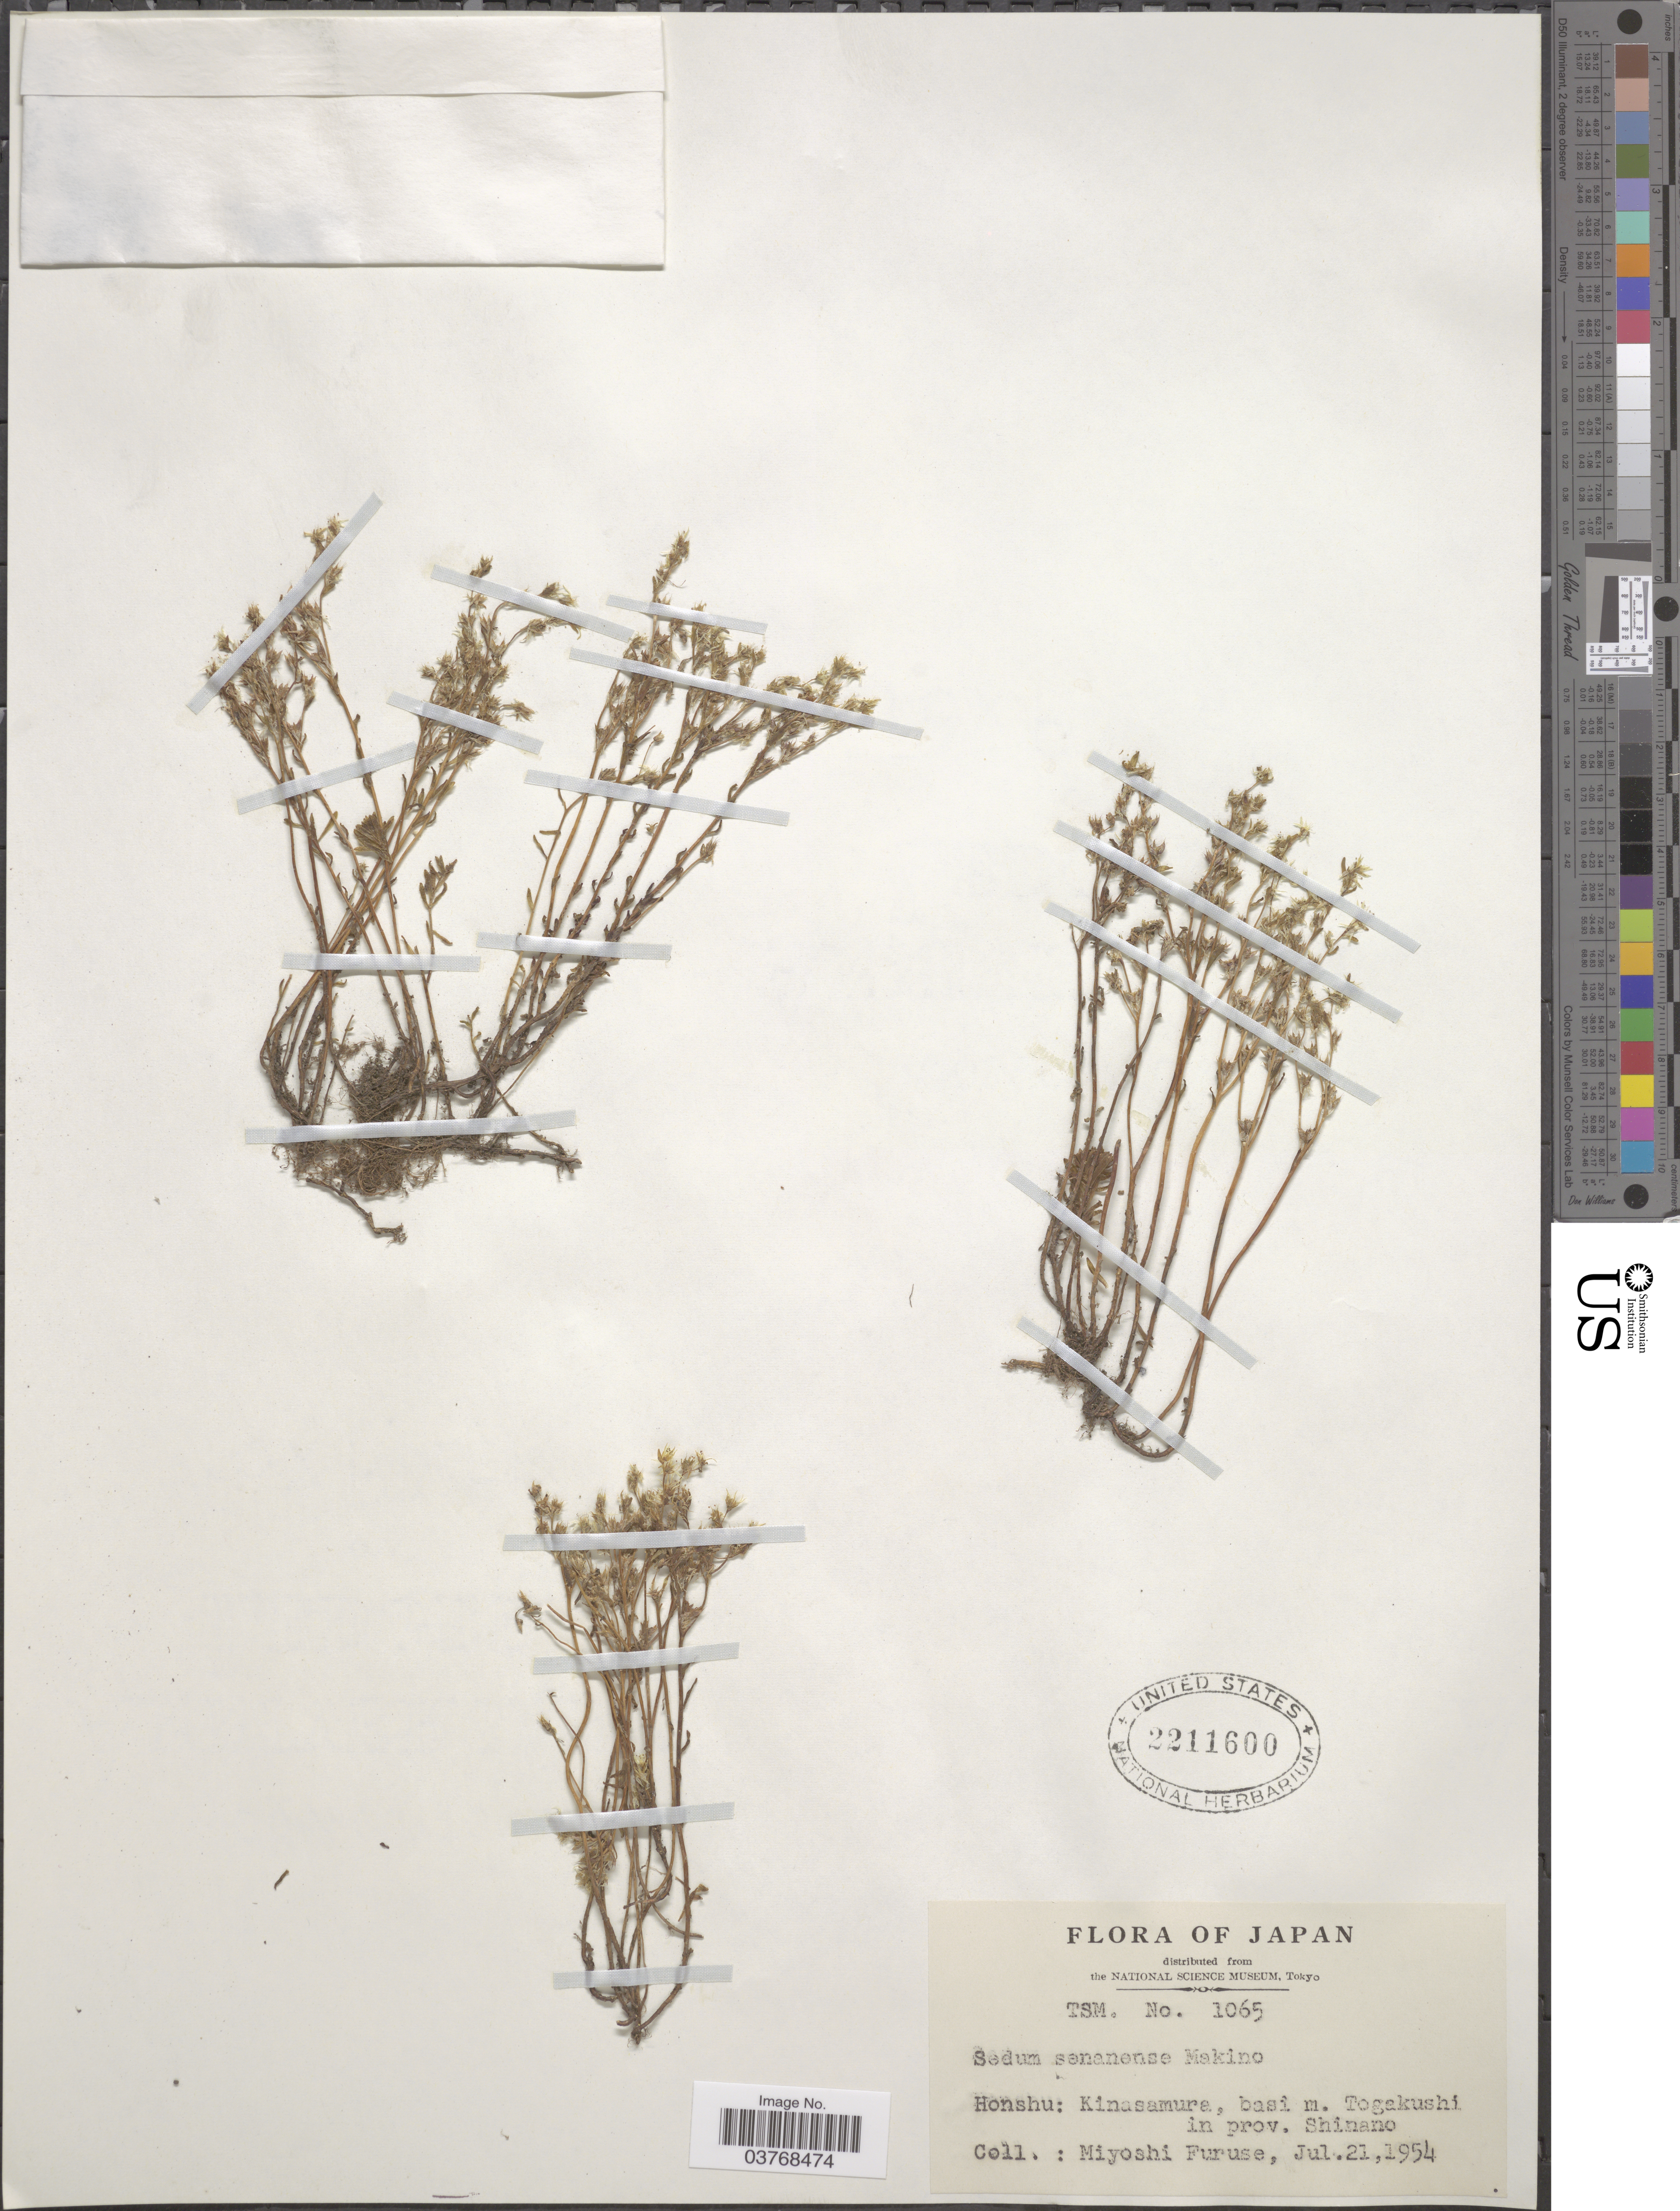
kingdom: Plantae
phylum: Tracheophyta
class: Magnoliopsida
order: Saxifragales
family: Crassulaceae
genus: Sedum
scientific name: Sedum senanense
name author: Makino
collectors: M. Furuse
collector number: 1065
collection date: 1954-07-21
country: Japan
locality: Honshu: Kinasamura, basi m. Togakushi in prov. Shinano.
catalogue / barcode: US 2211600